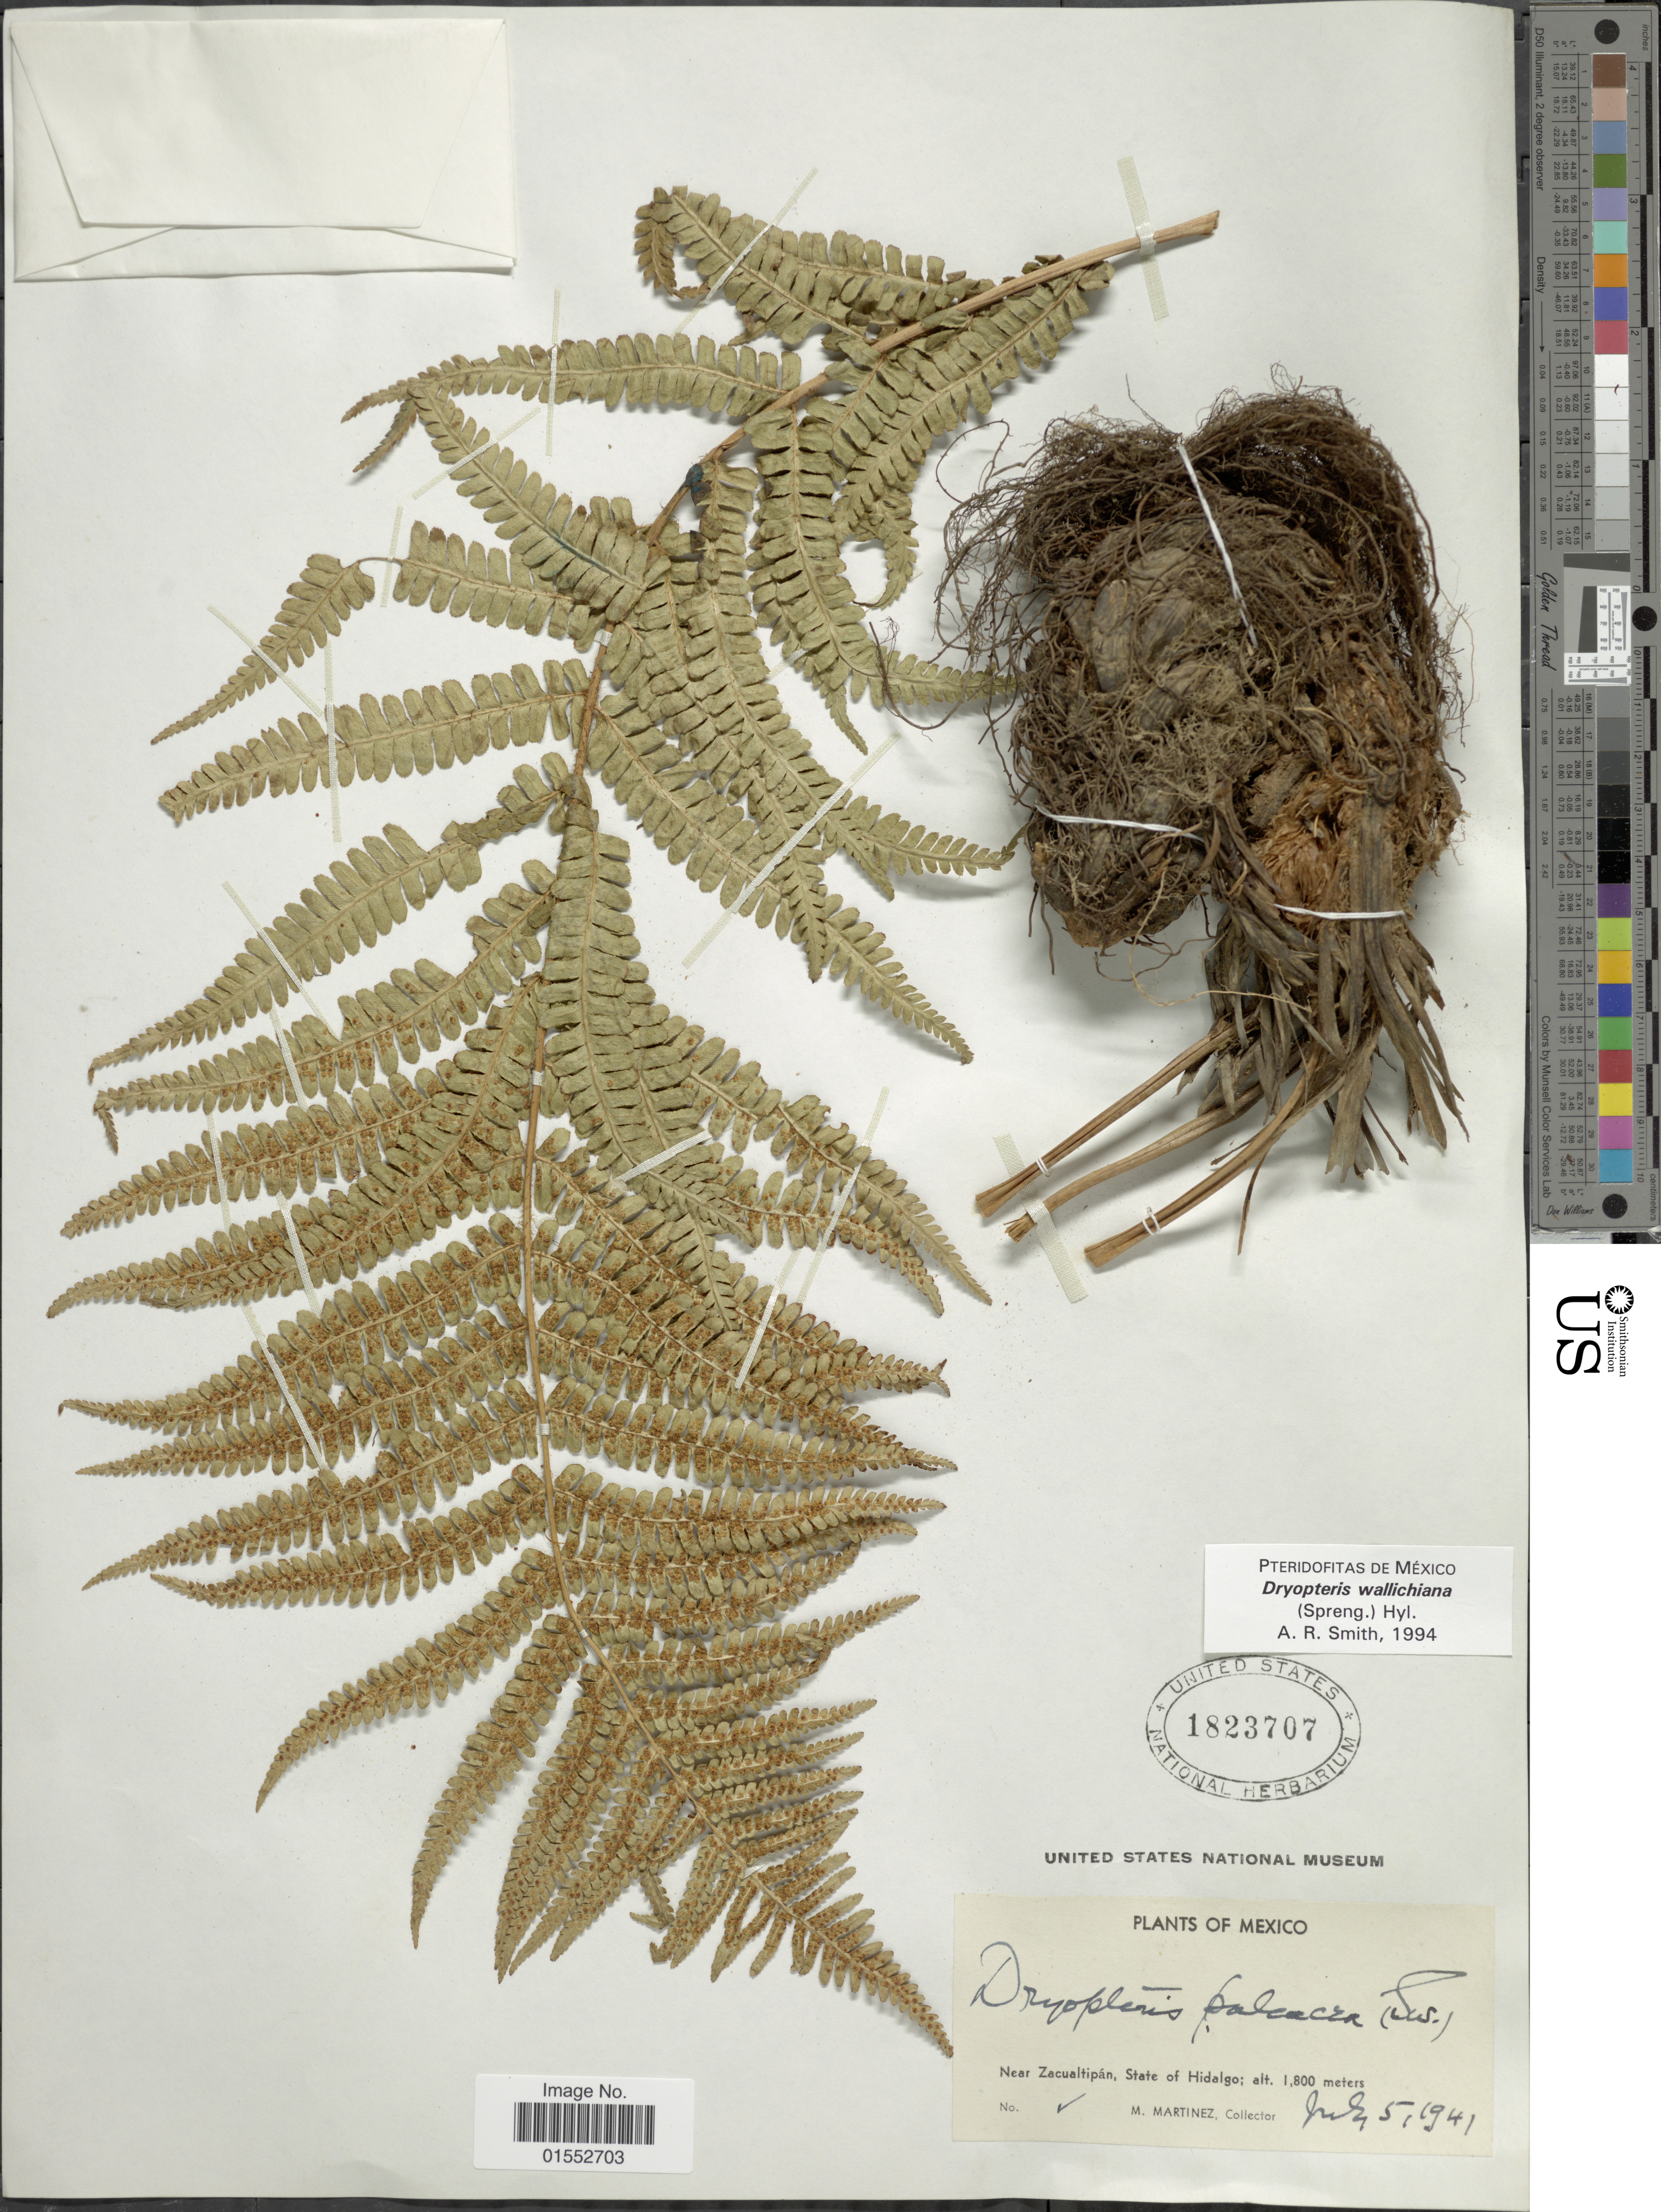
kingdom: Plantae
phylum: Tracheophyta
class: Polypodiopsida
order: Polypodiales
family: Dryopteridaceae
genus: Dryopteris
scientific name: Dryopteris wallichiana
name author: (Spreng.) Hyl.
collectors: M. Martinez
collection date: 1941-07-05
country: Mexico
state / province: Hidalgo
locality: Near Zacualtipán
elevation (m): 1800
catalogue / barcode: US 1823707